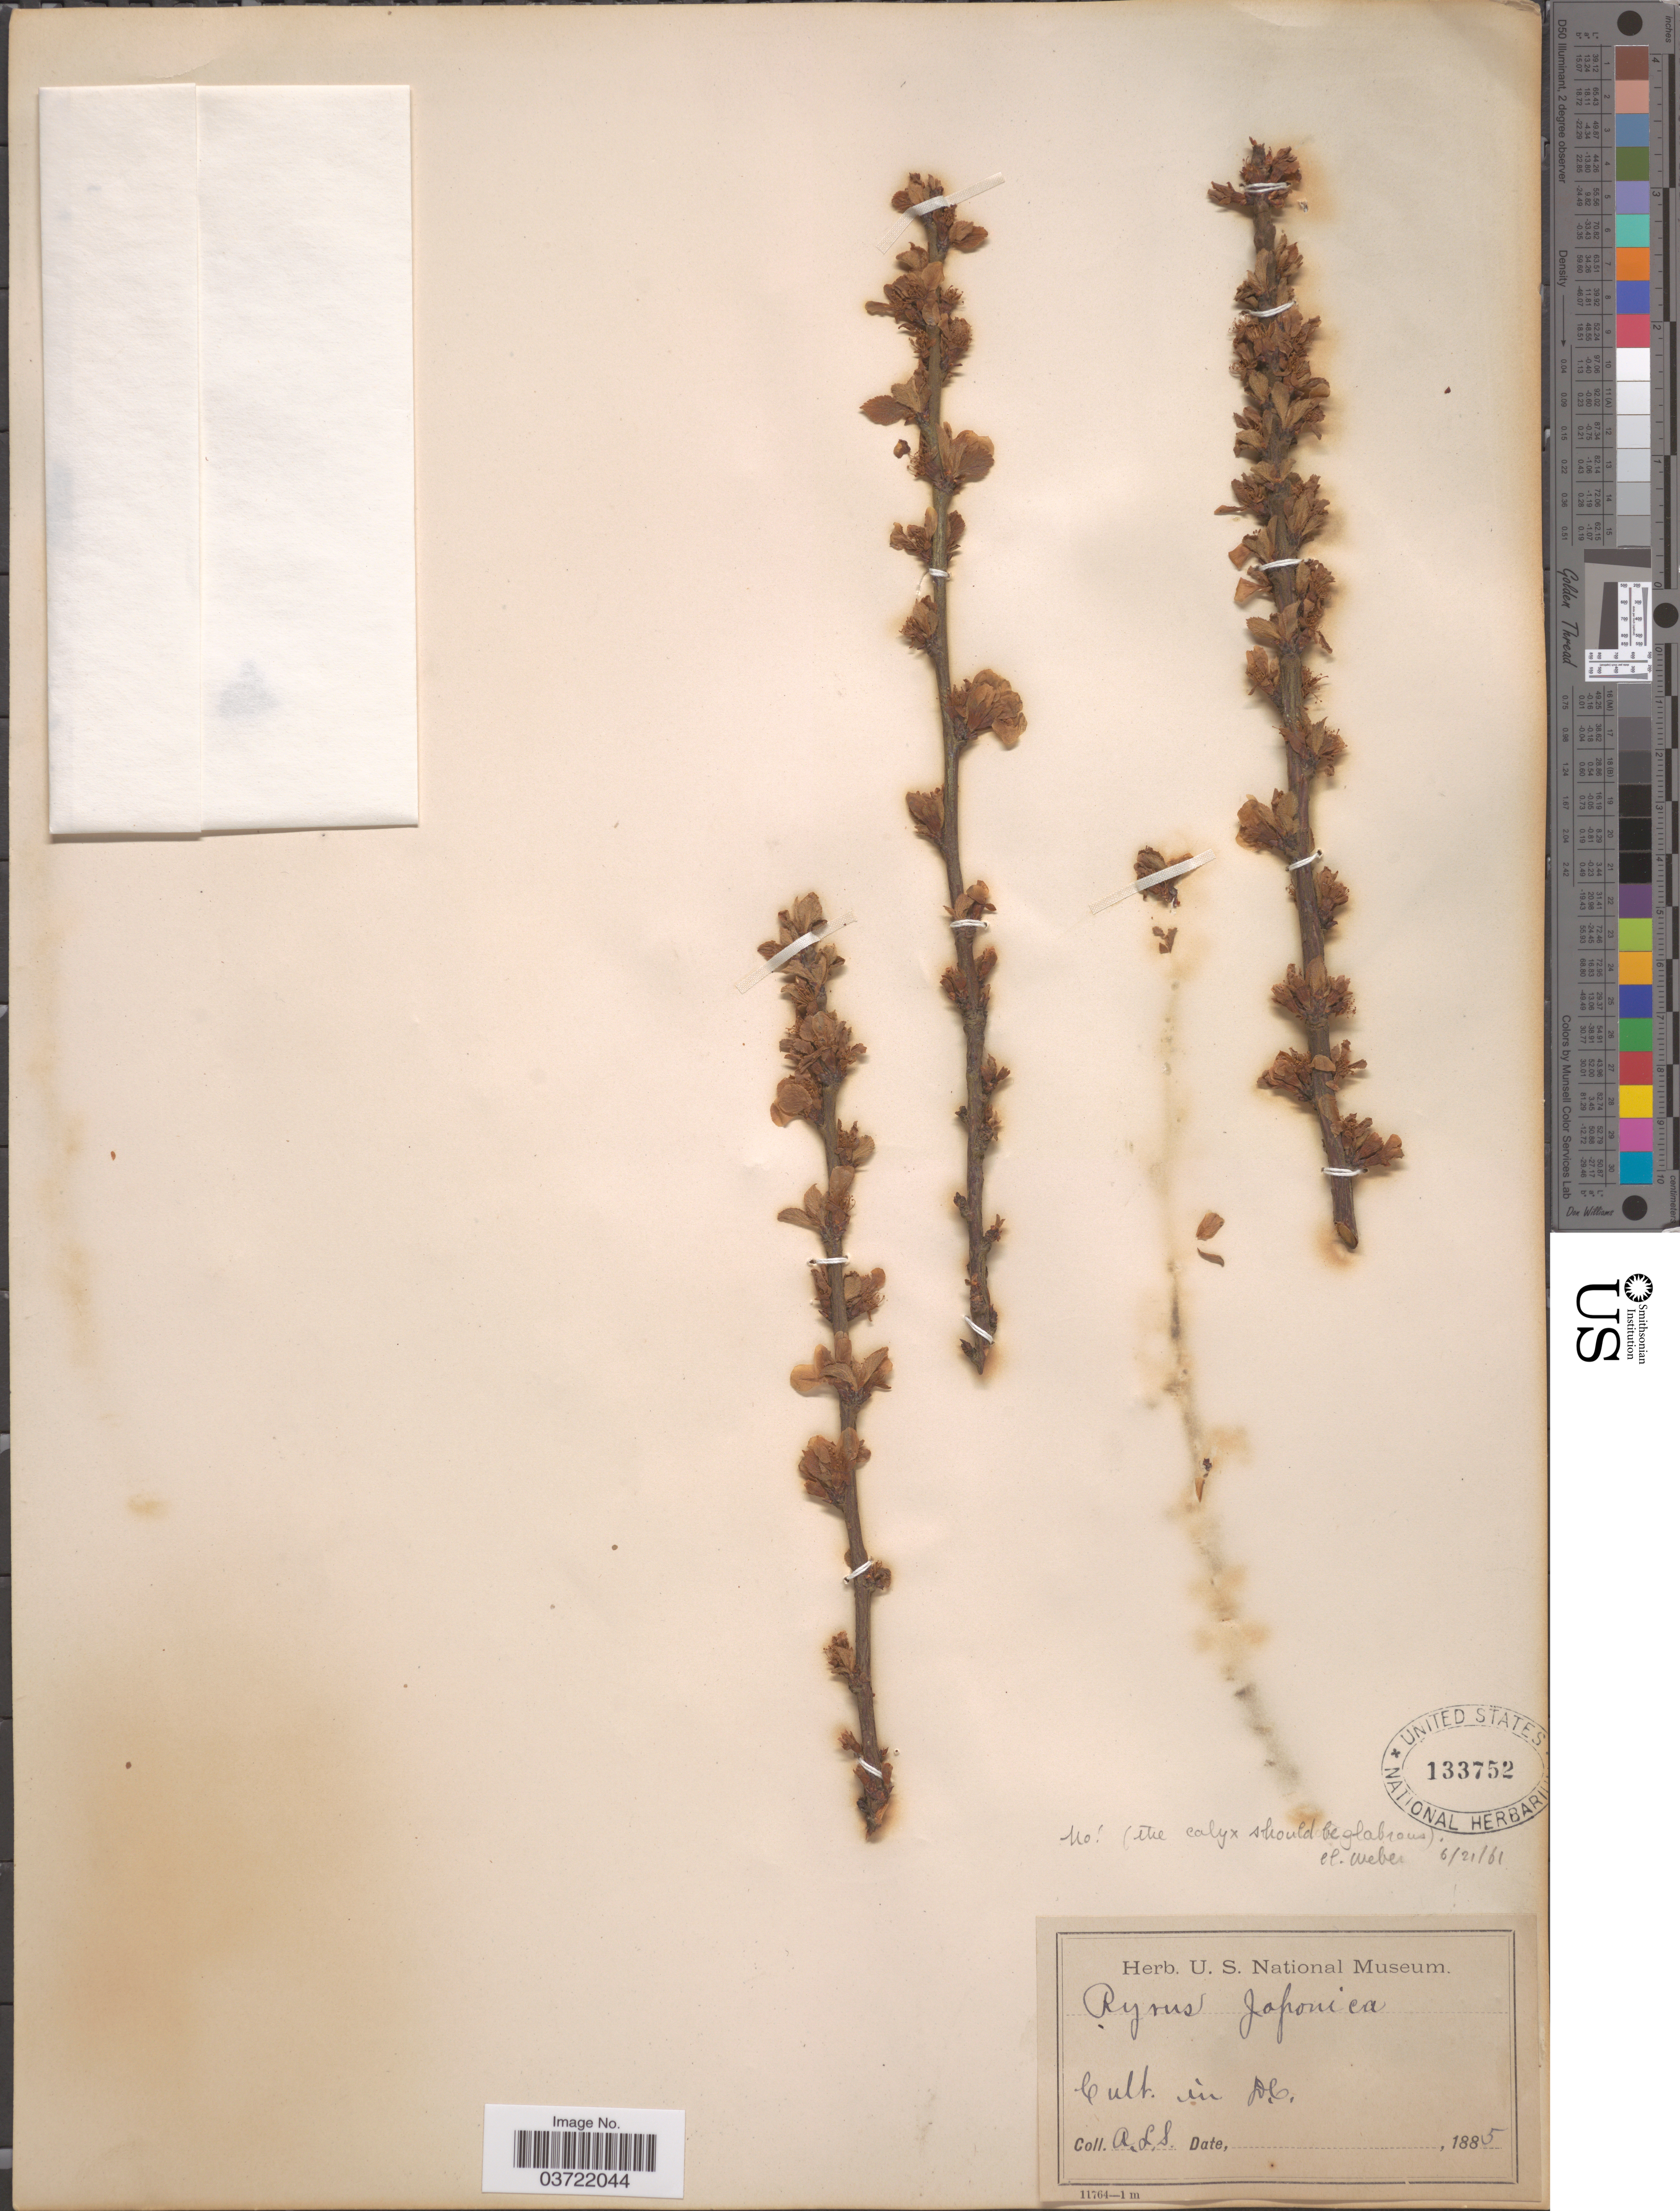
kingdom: Plantae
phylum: Tracheophyta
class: Magnoliopsida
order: Rosales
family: Rosaceae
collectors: A. L. S.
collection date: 1885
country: United States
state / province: District of Columbia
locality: Cult. in D.C.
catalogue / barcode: US 133752